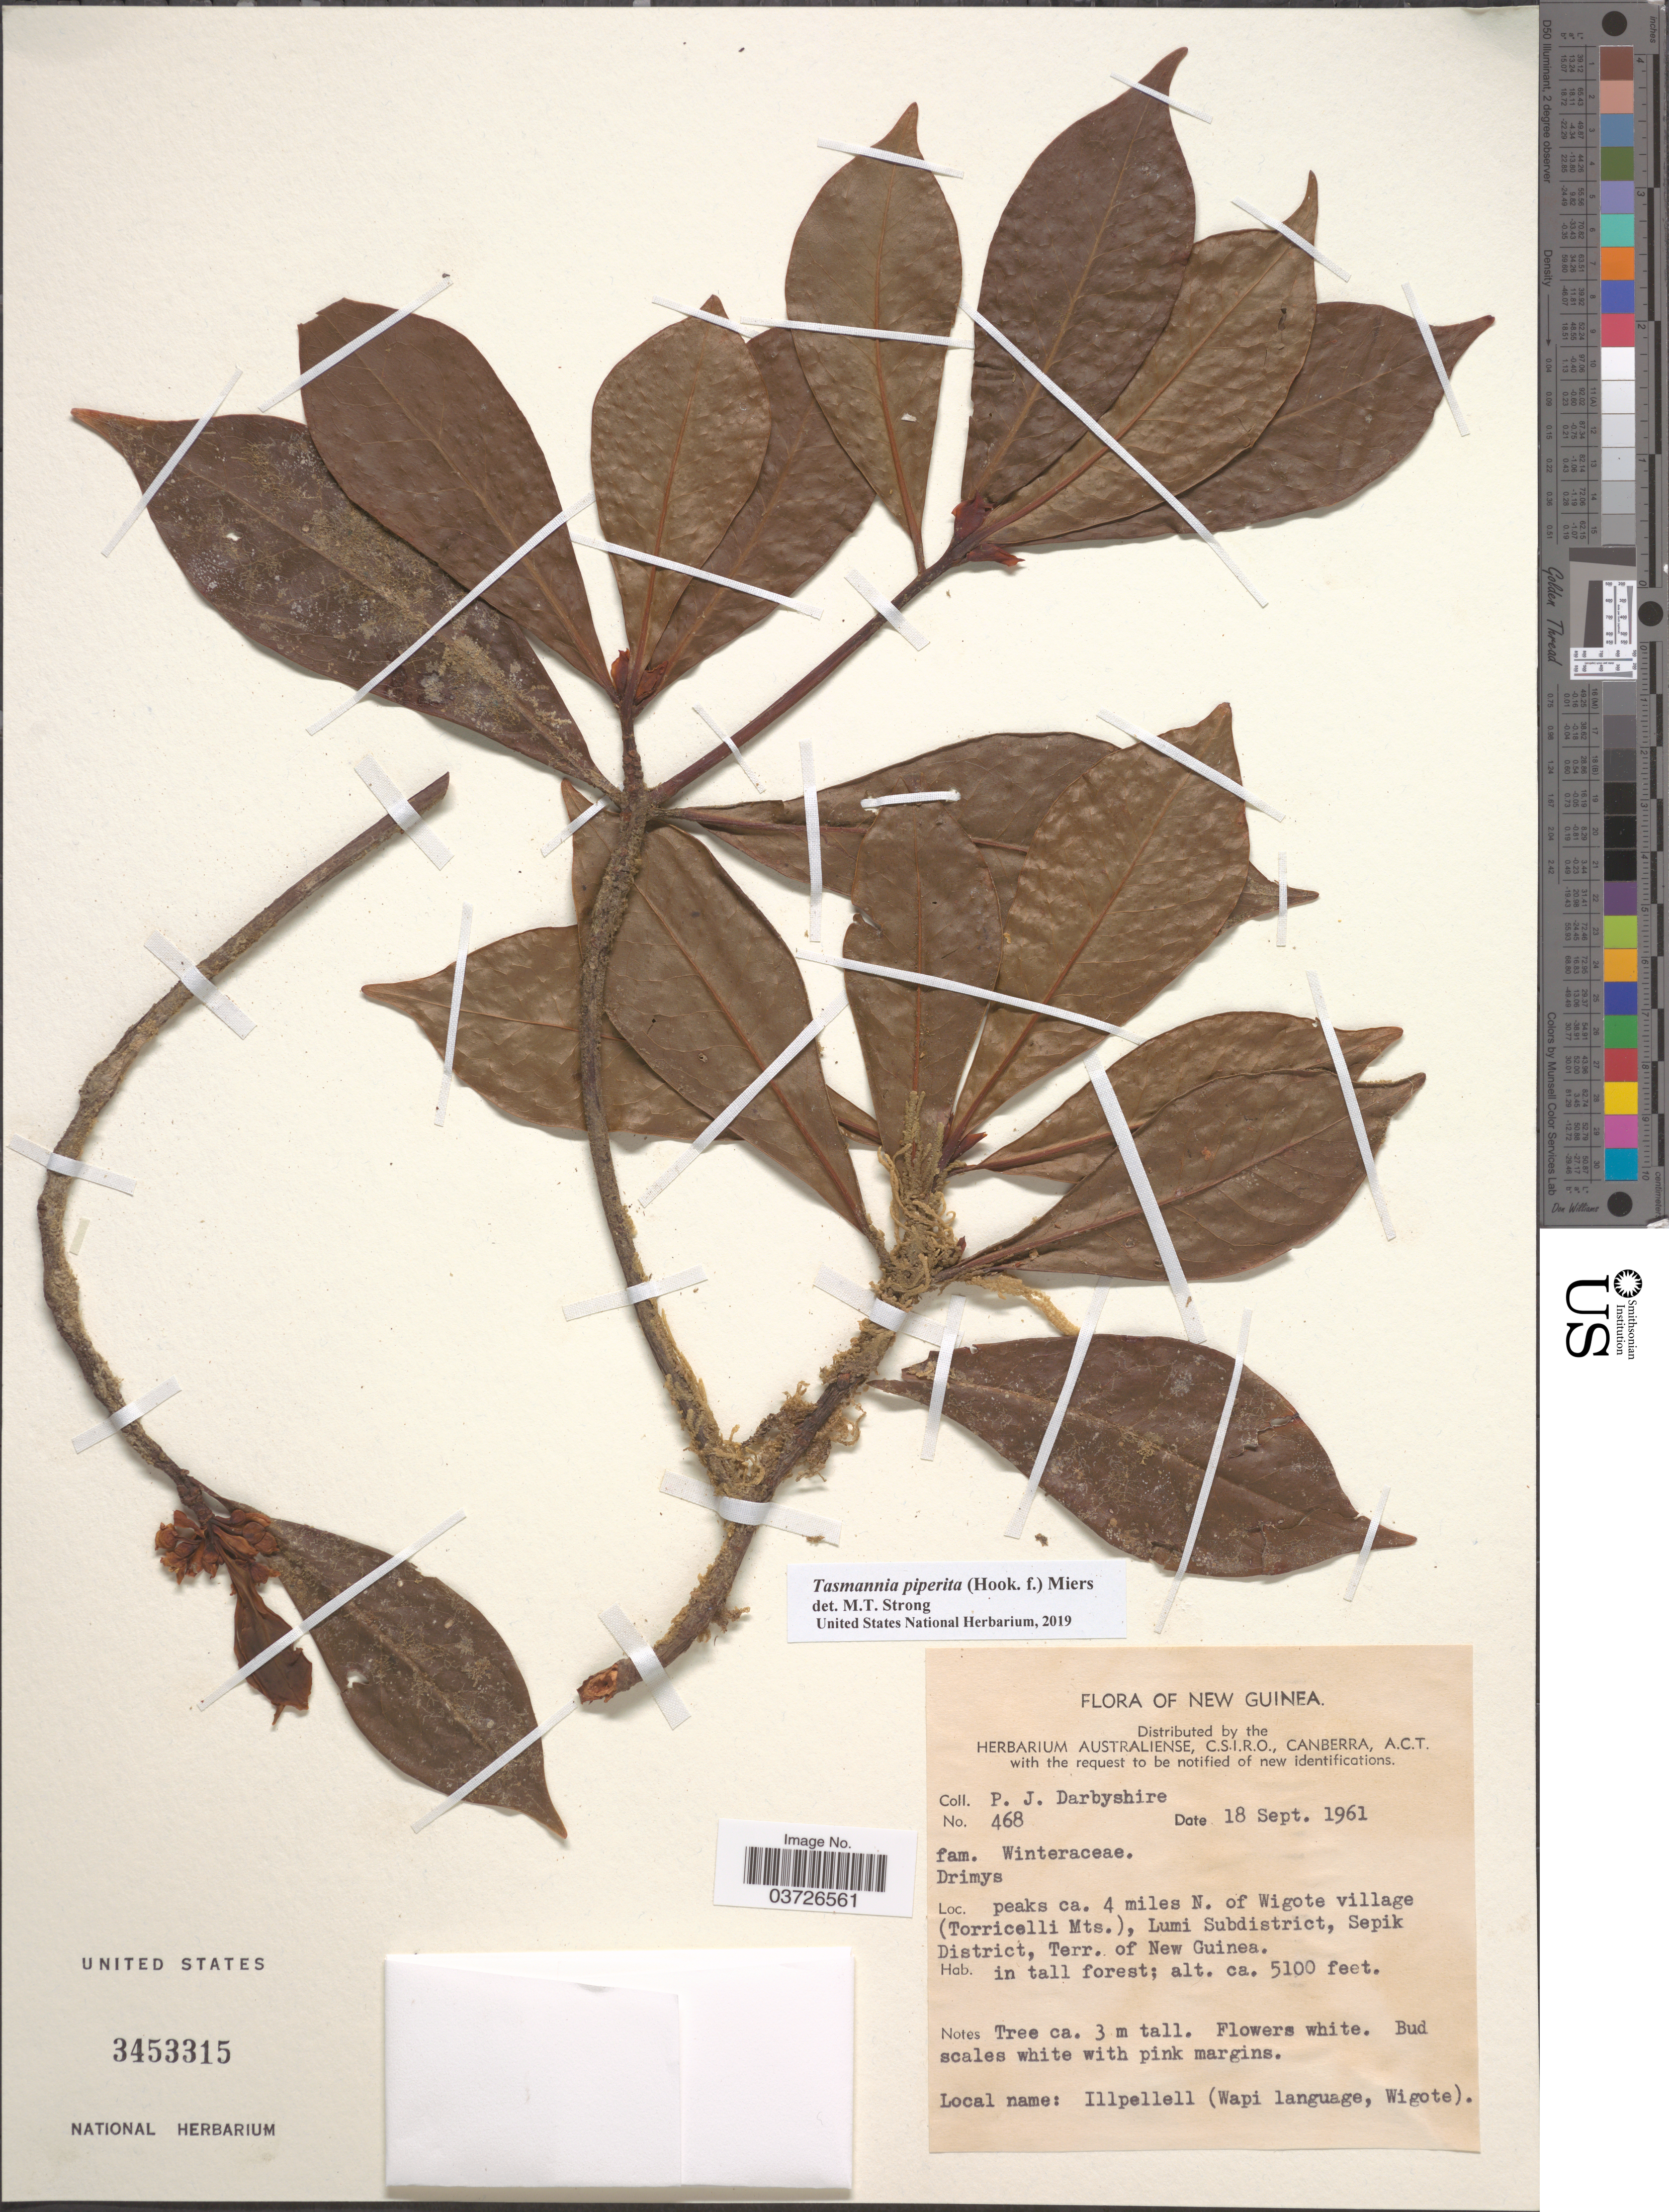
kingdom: Plantae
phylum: Tracheophyta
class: Magnoliopsida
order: Canellales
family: Winteraceae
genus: Tasmannia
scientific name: Tasmannia piperita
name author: (Hook. f.) Miers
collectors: P. Darbyshire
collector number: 468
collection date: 1961-09-18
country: Papua New Guinea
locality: Peaks ca. 4 miles N. of Wigote village (Torricelli Mts.), Lumi Subdistrict, Sepik District, Terr. of New Guinea.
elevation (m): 1554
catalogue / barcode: US 3453315